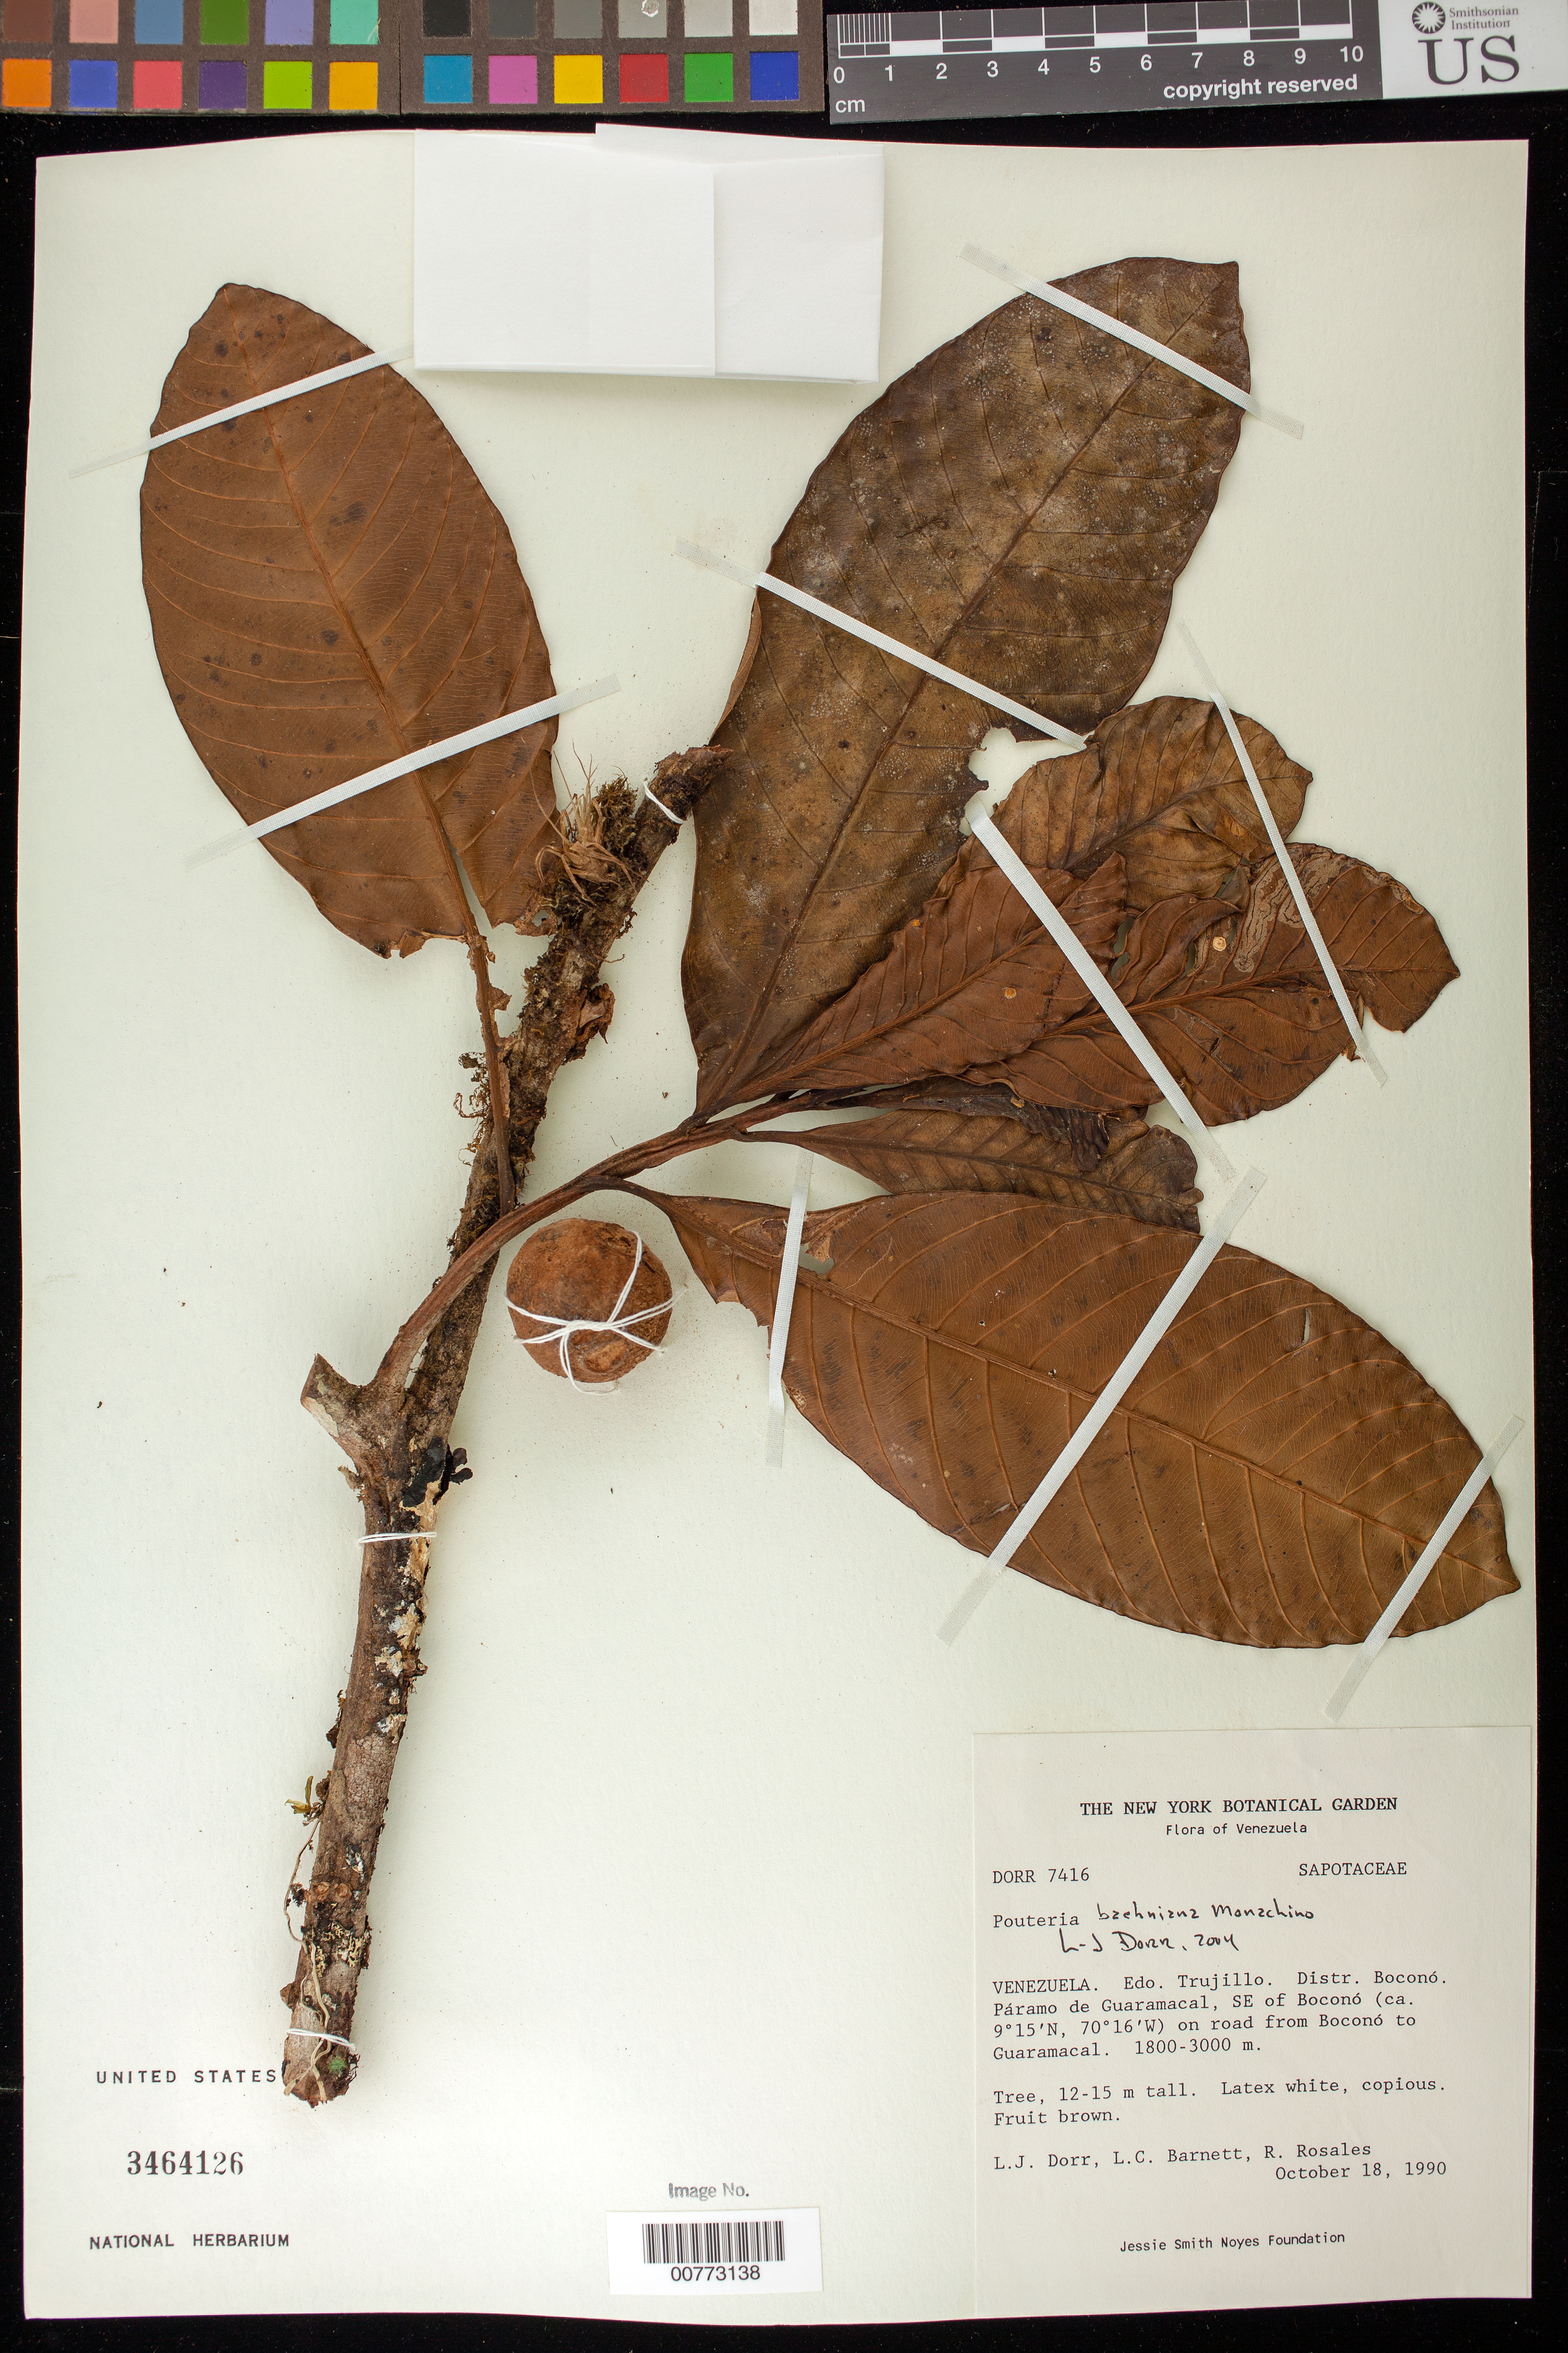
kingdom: Plantae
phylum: Tracheophyta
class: Magnoliopsida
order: Ericales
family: Sapotaceae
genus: Pouteria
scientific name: Pouteria baehniana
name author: Monach.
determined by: Dorr, L. J., (BOT), Smithsonian Institution - National Museum of Natural History (UNITED STATES)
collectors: L. J. Dorr, L. C. Barnett & R. Rosales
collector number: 7416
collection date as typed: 18 Oct 1990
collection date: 1990-10-18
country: Venezuela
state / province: Trujillo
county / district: Boconó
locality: Páramo de Guaramacal, SE of Boconó on road from Boconó to Guaramacal.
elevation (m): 1800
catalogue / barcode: US 3464126